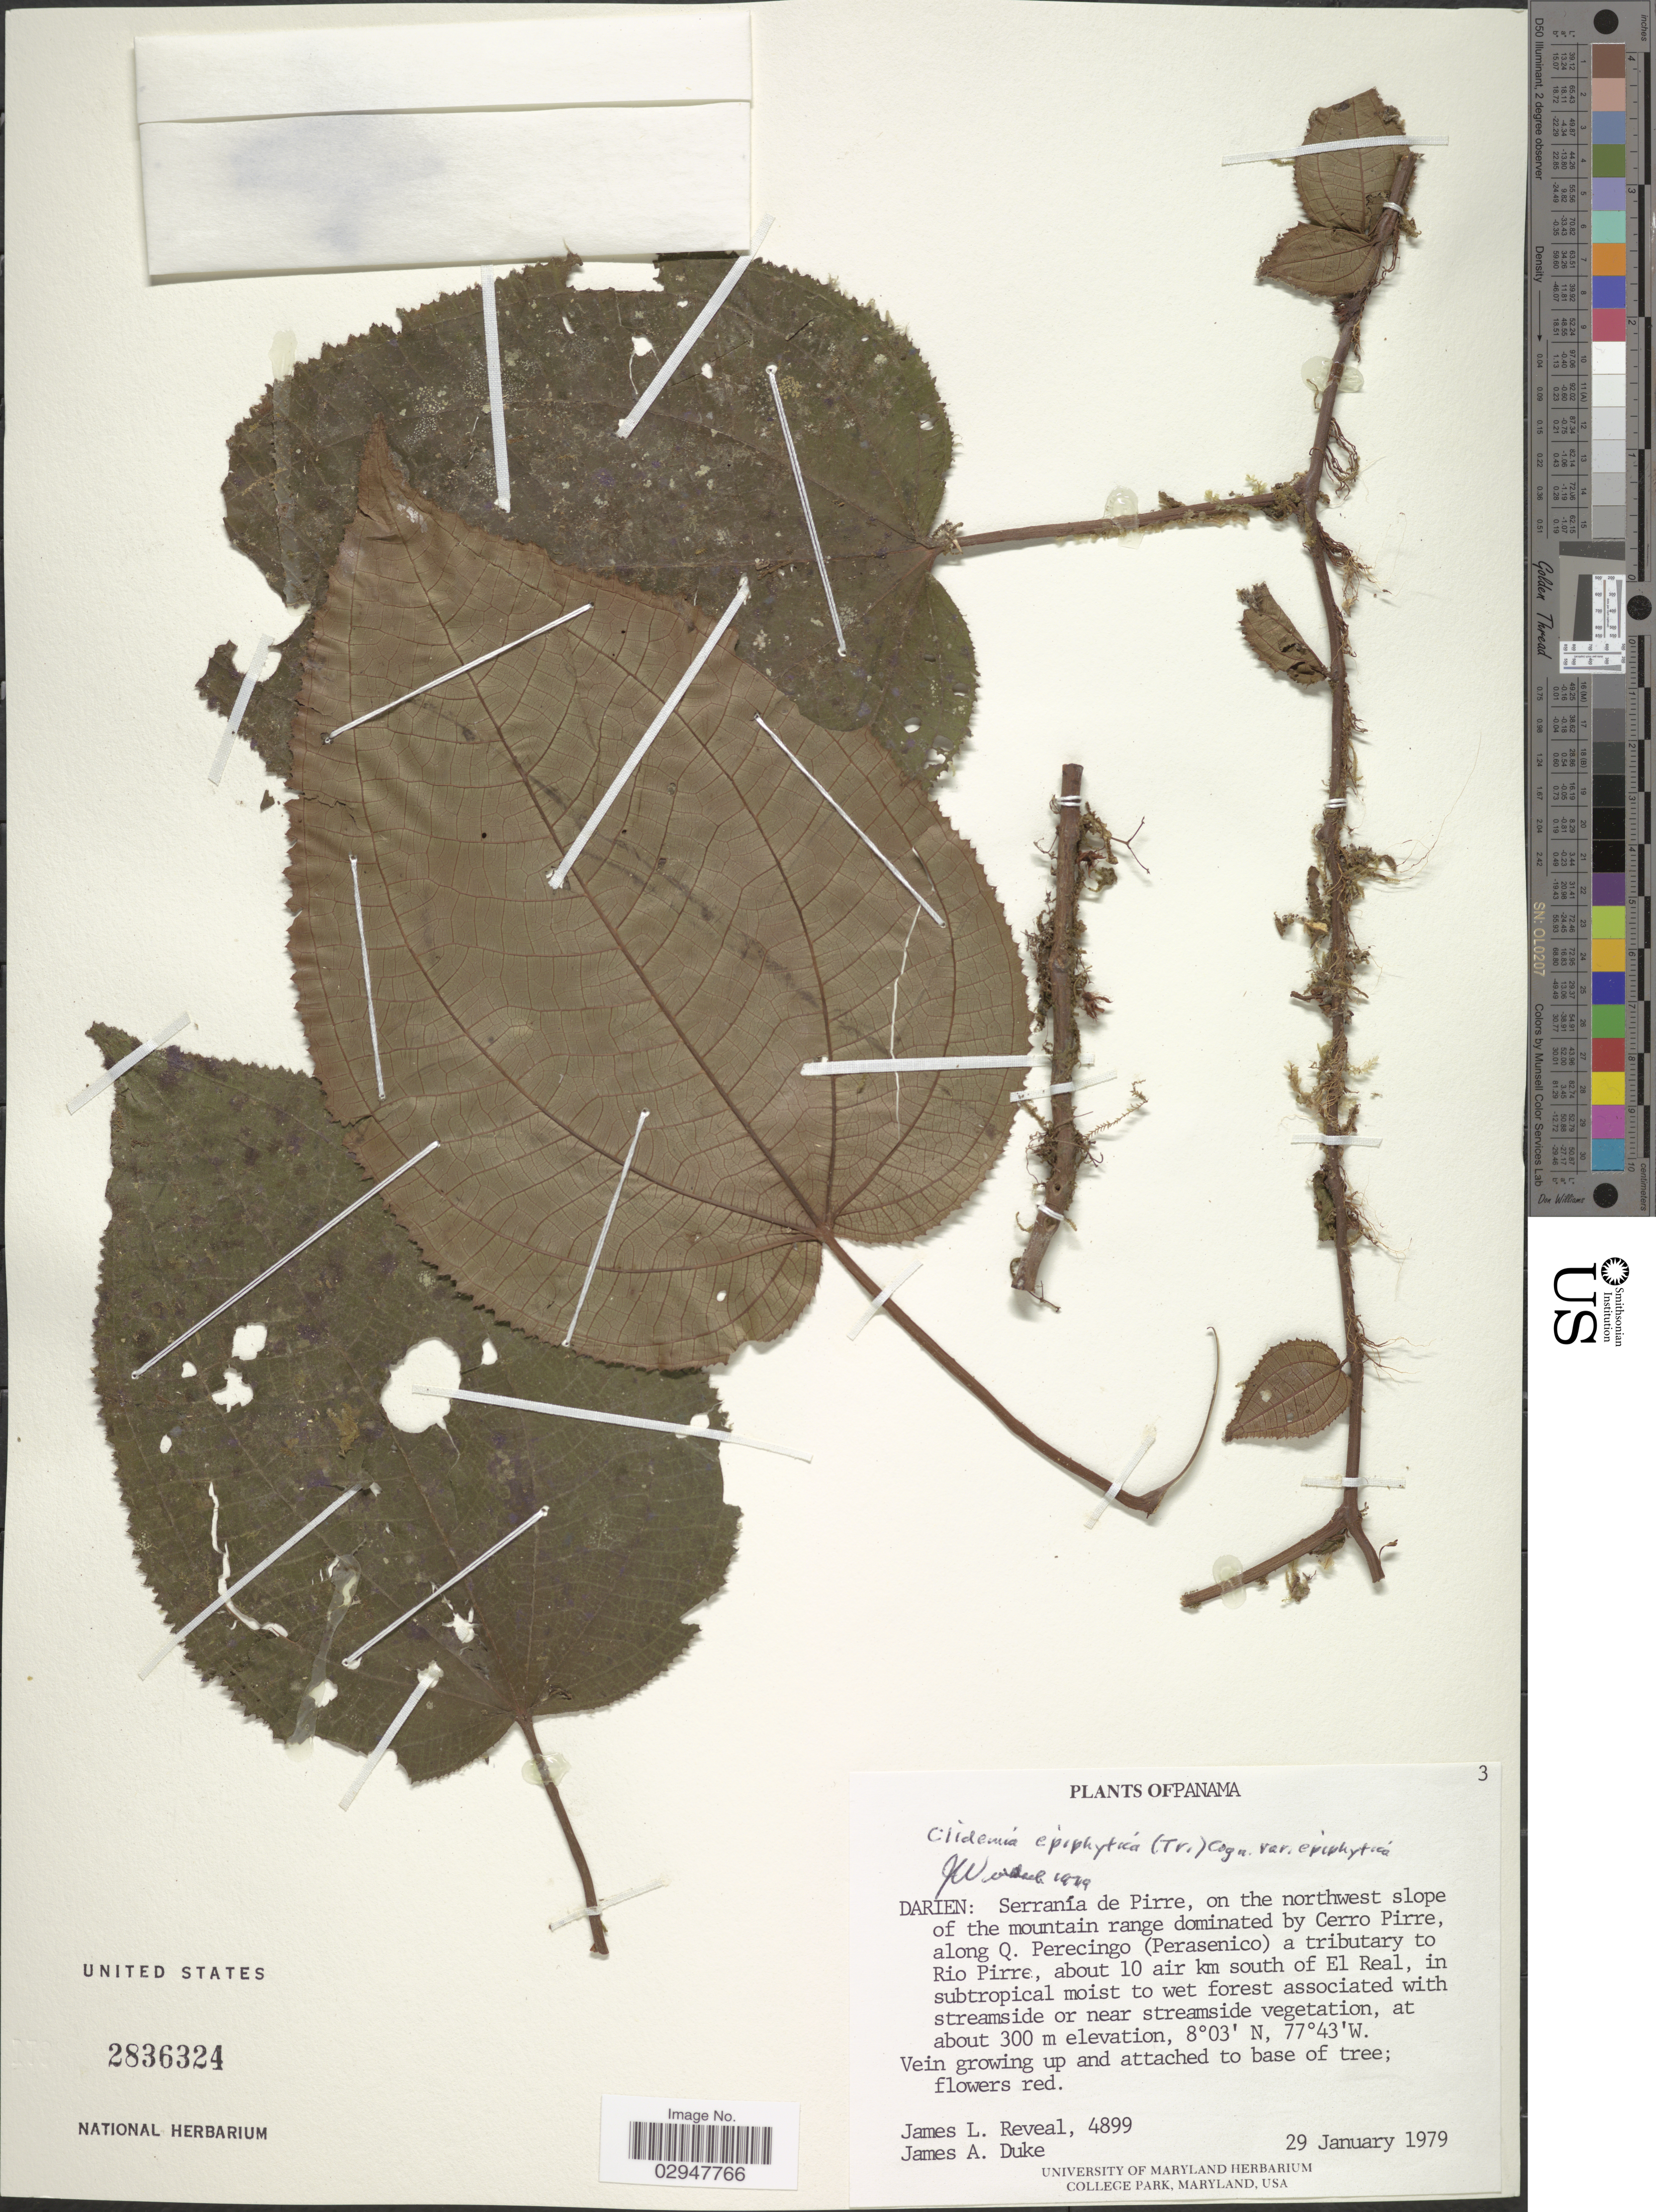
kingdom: Plantae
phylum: Tracheophyta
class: Magnoliopsida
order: Myrtales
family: Melastomataceae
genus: Clidemia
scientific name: Clidemia epiphytica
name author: (Triana) Cogn.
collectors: J. L. Reveal & J. A. Duke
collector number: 4899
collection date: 1979-01-29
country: Panama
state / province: Darién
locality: Serranía de Pirre, on the northwest slope of the mountain range dominated by Cerro Pirre, along Q. Perecingo (Perasenico) a tributary to Rio Pirre, about 10 air km south of El Real.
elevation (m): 300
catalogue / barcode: US 2836324